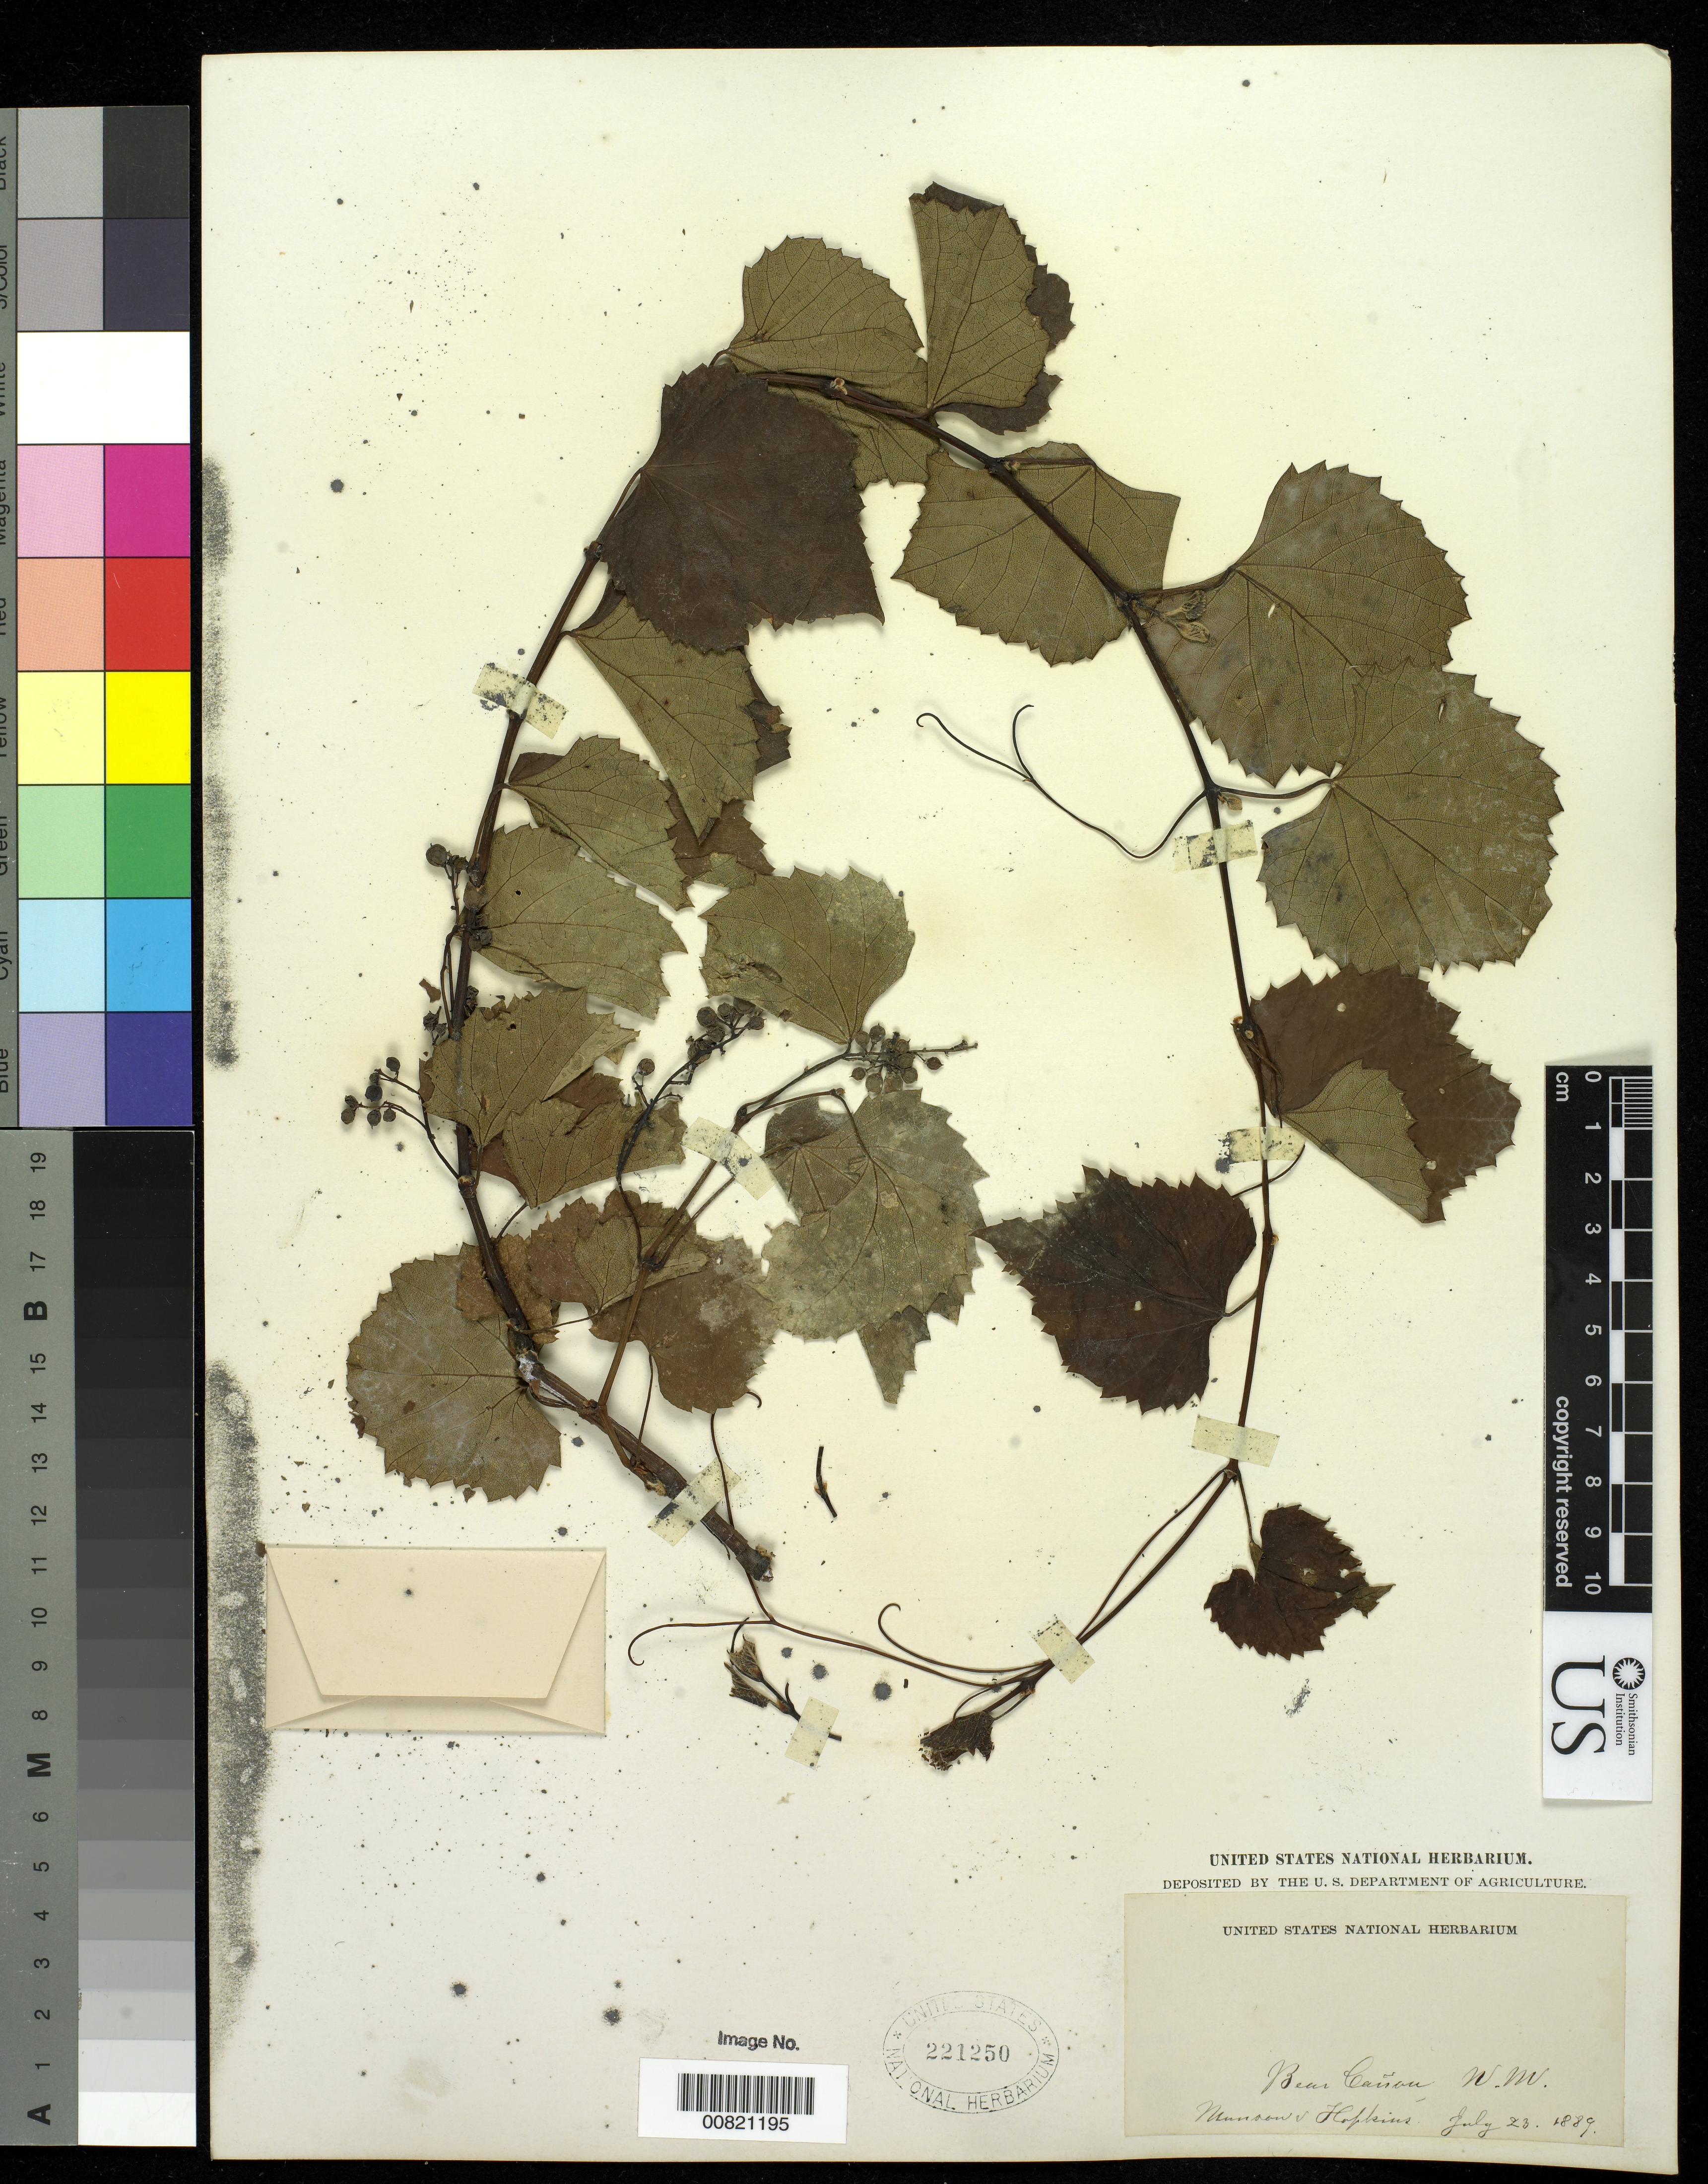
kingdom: Plantae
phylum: Tracheophyta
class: Magnoliopsida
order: Vitales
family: Vitaceae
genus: Vitis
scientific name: Vitis sp.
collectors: T. V. Munson & -- Hopkins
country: United States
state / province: New Mexico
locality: Bear Canon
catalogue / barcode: US 221250